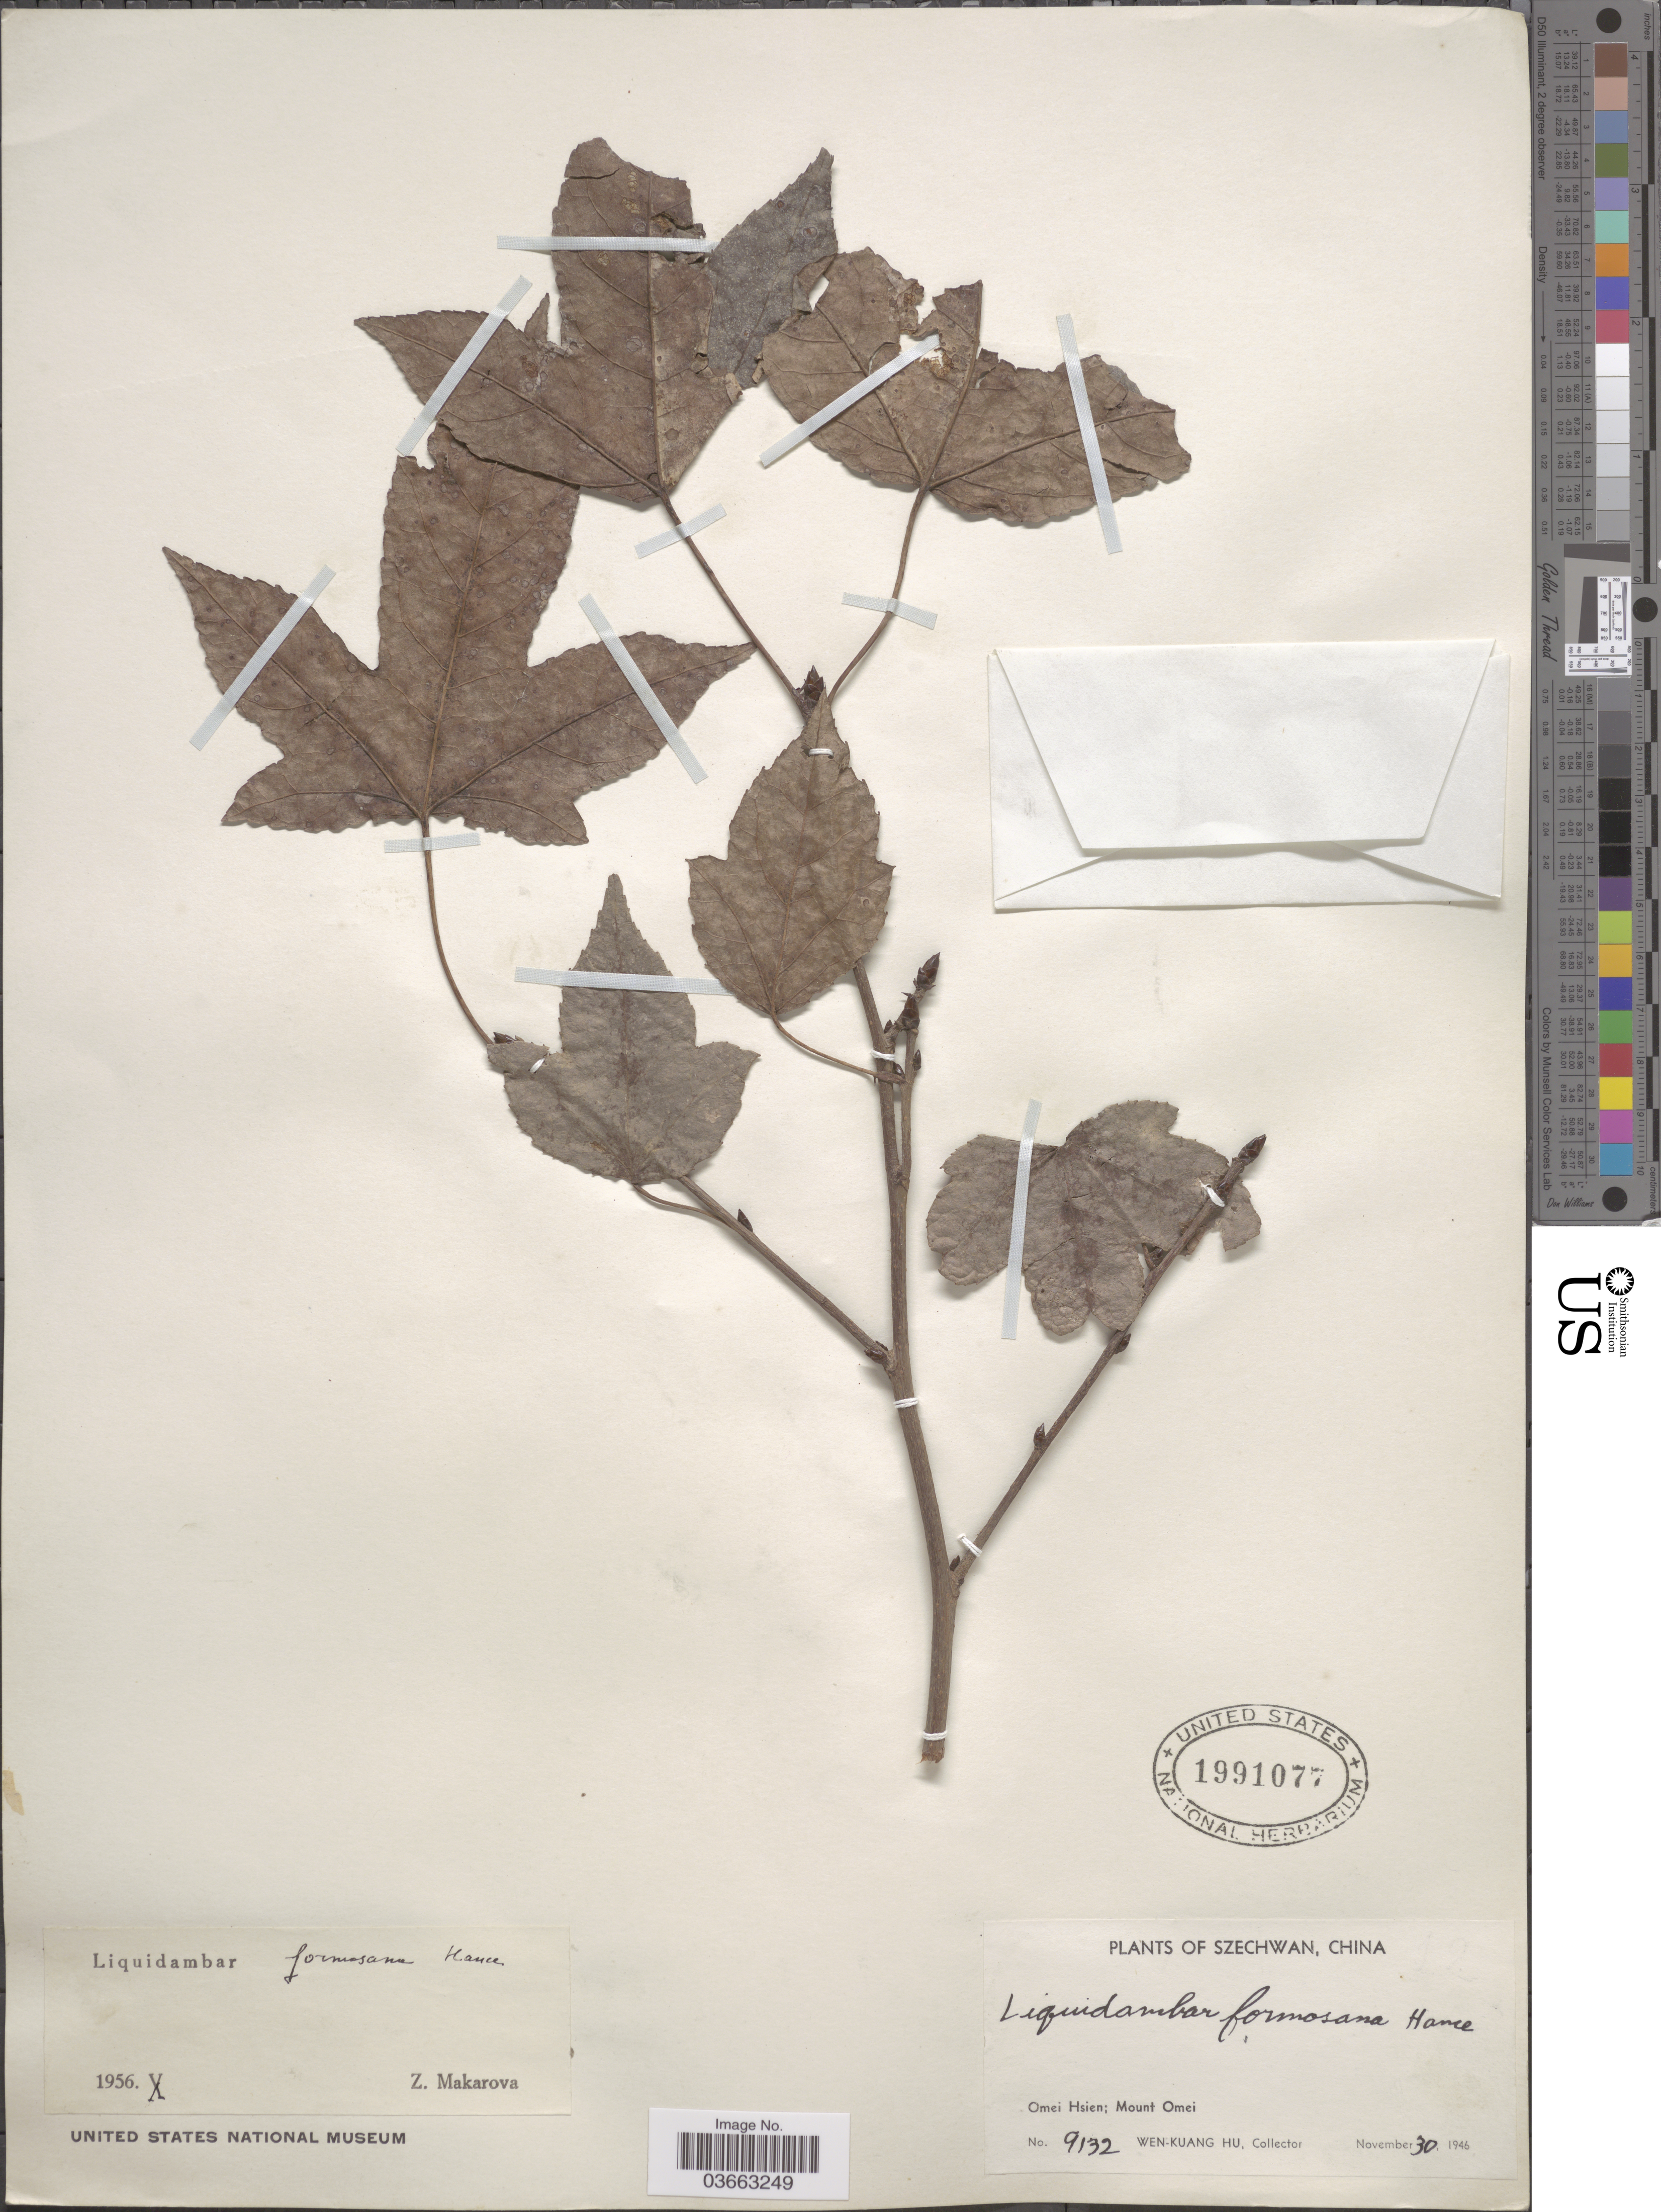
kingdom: Plantae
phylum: Tracheophyta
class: Magnoliopsida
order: Saxifragales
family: Altingiaceae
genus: Liquidambar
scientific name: Liquidambar formosana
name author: Hance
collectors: W. K. Hu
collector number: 9132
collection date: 1946-11-30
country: China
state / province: Sichuan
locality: Szechwan. Omei Hsien; Mount Omei.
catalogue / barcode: US 1991077